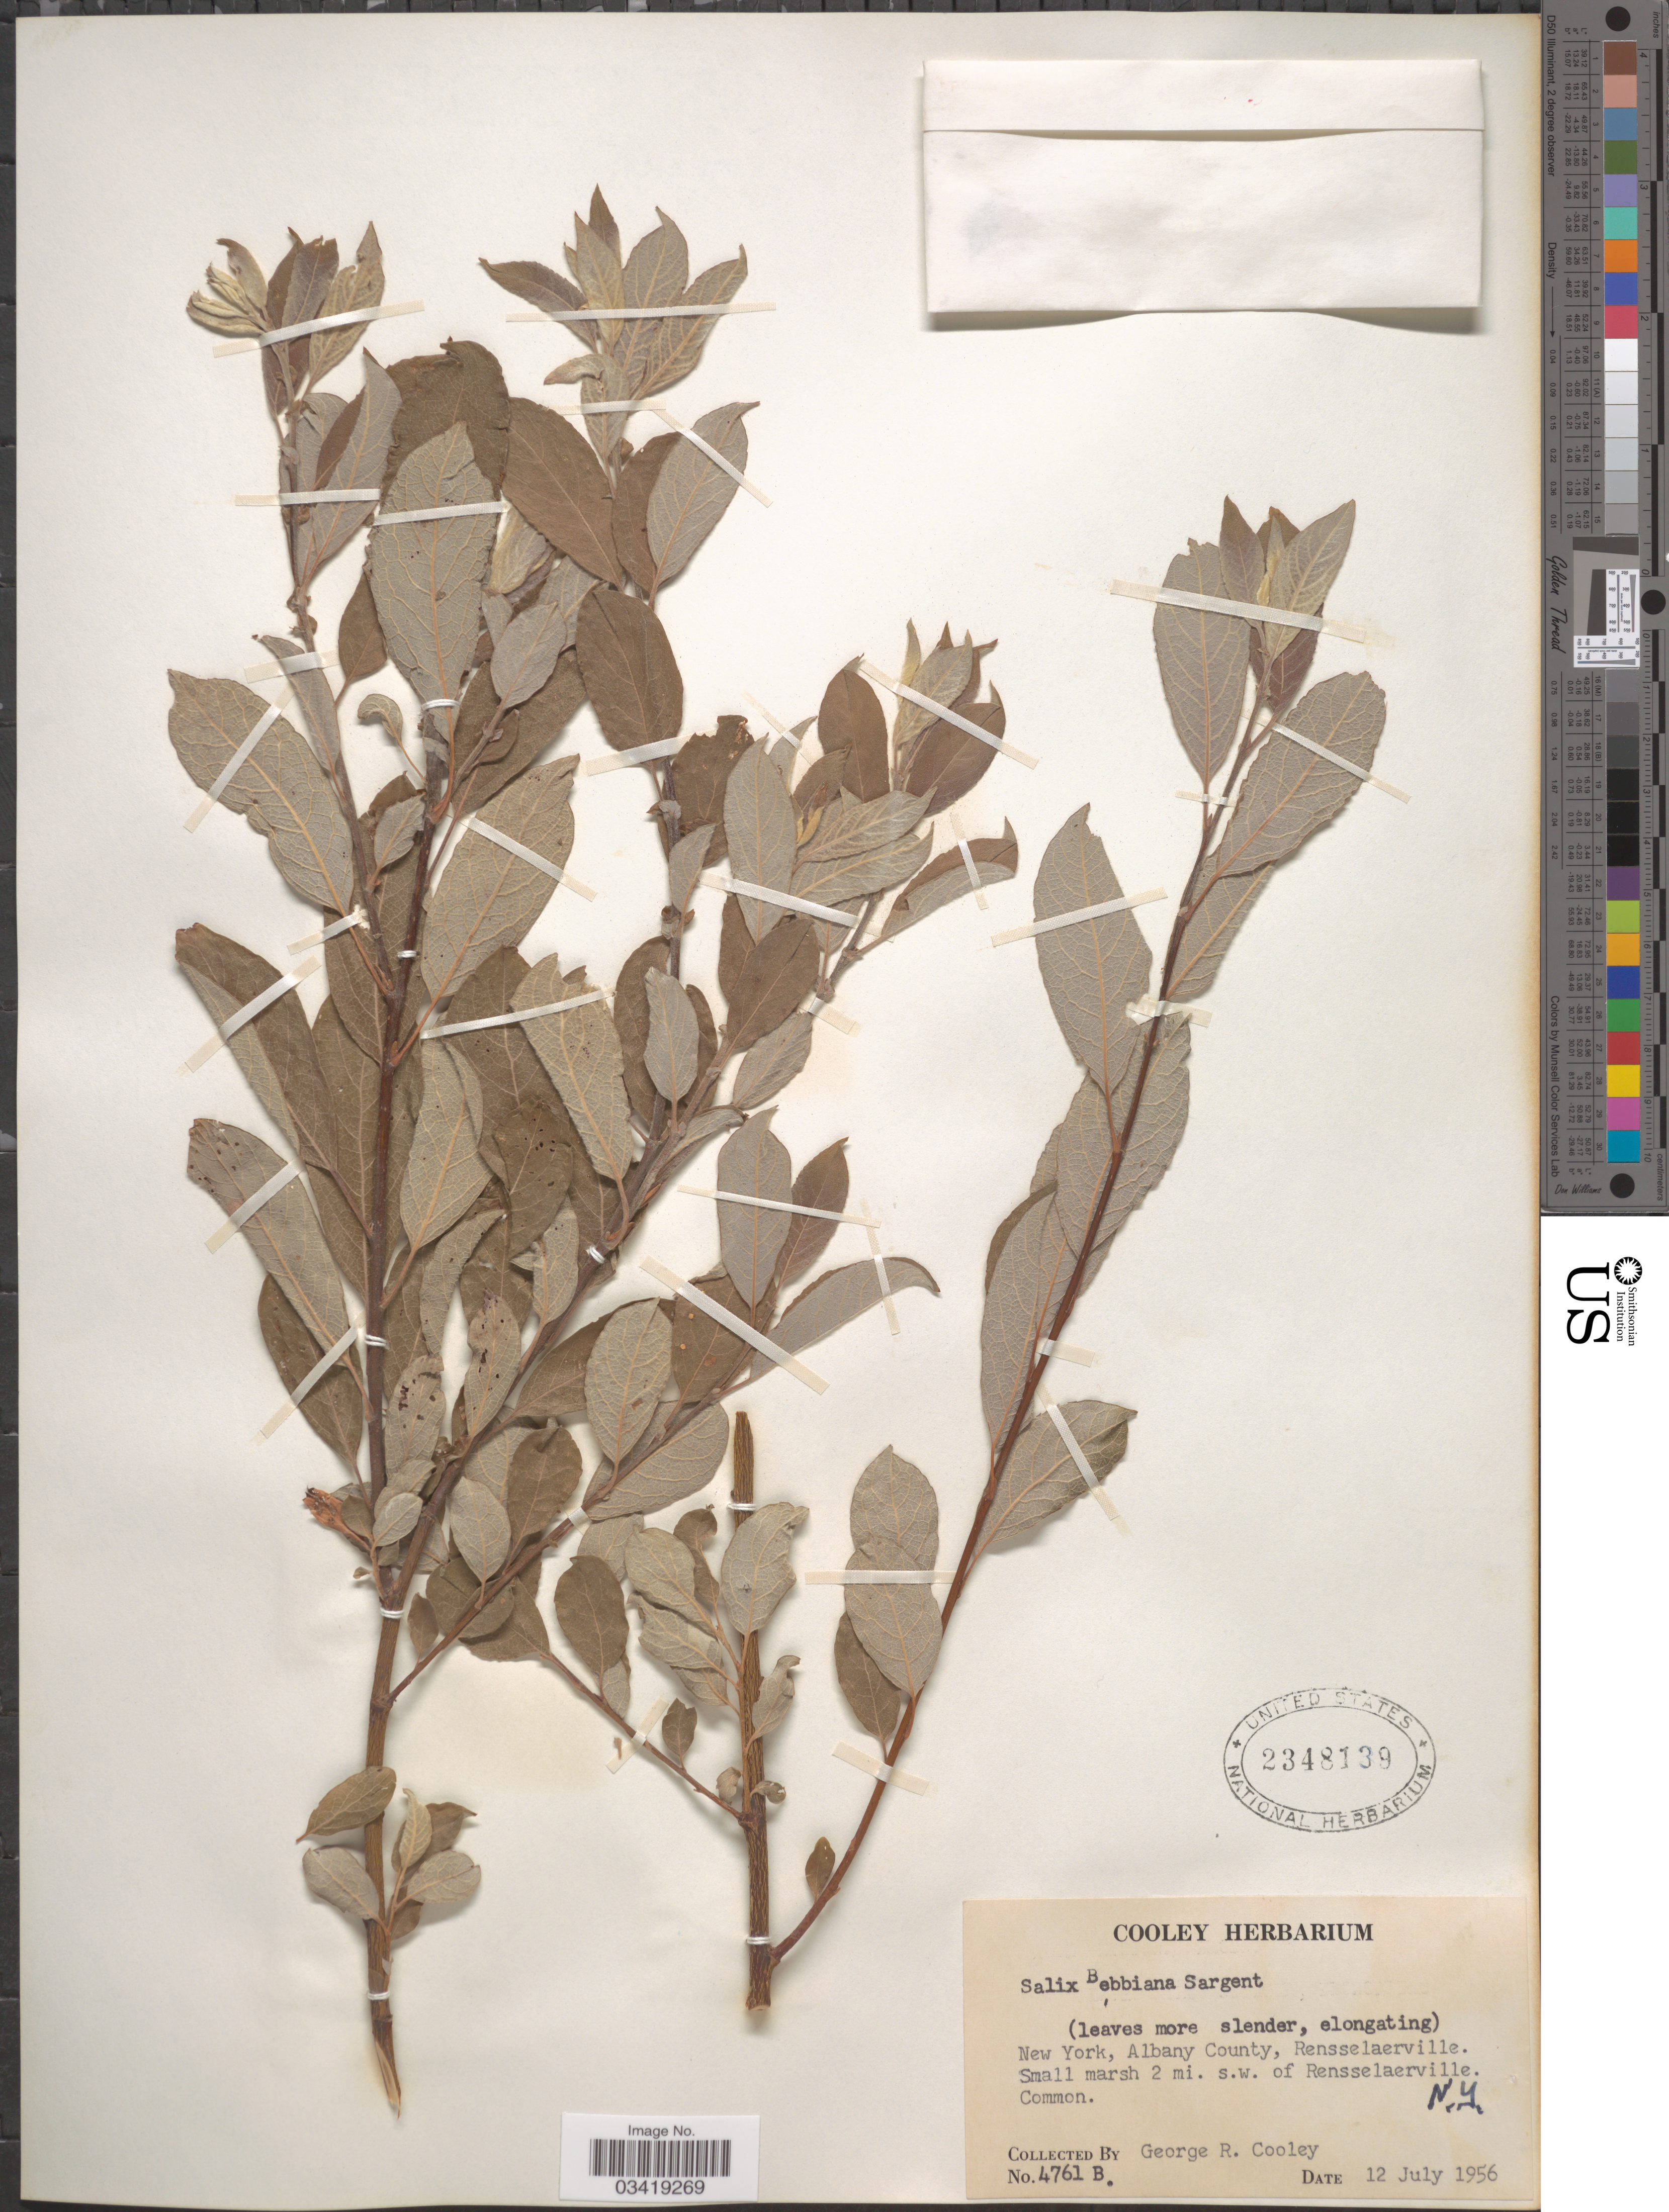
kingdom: Plantae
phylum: Tracheophyta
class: Magnoliopsida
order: Malpighiales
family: Salicaceae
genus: Salix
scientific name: Salix bebbiana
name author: Sarg.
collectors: G. R. Cooley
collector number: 4761B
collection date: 1956-07-12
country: United States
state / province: New York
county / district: Albany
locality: Albany County, Rensselaerville. 2 mi. s.w. of Rensselaerville.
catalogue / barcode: US 2348139